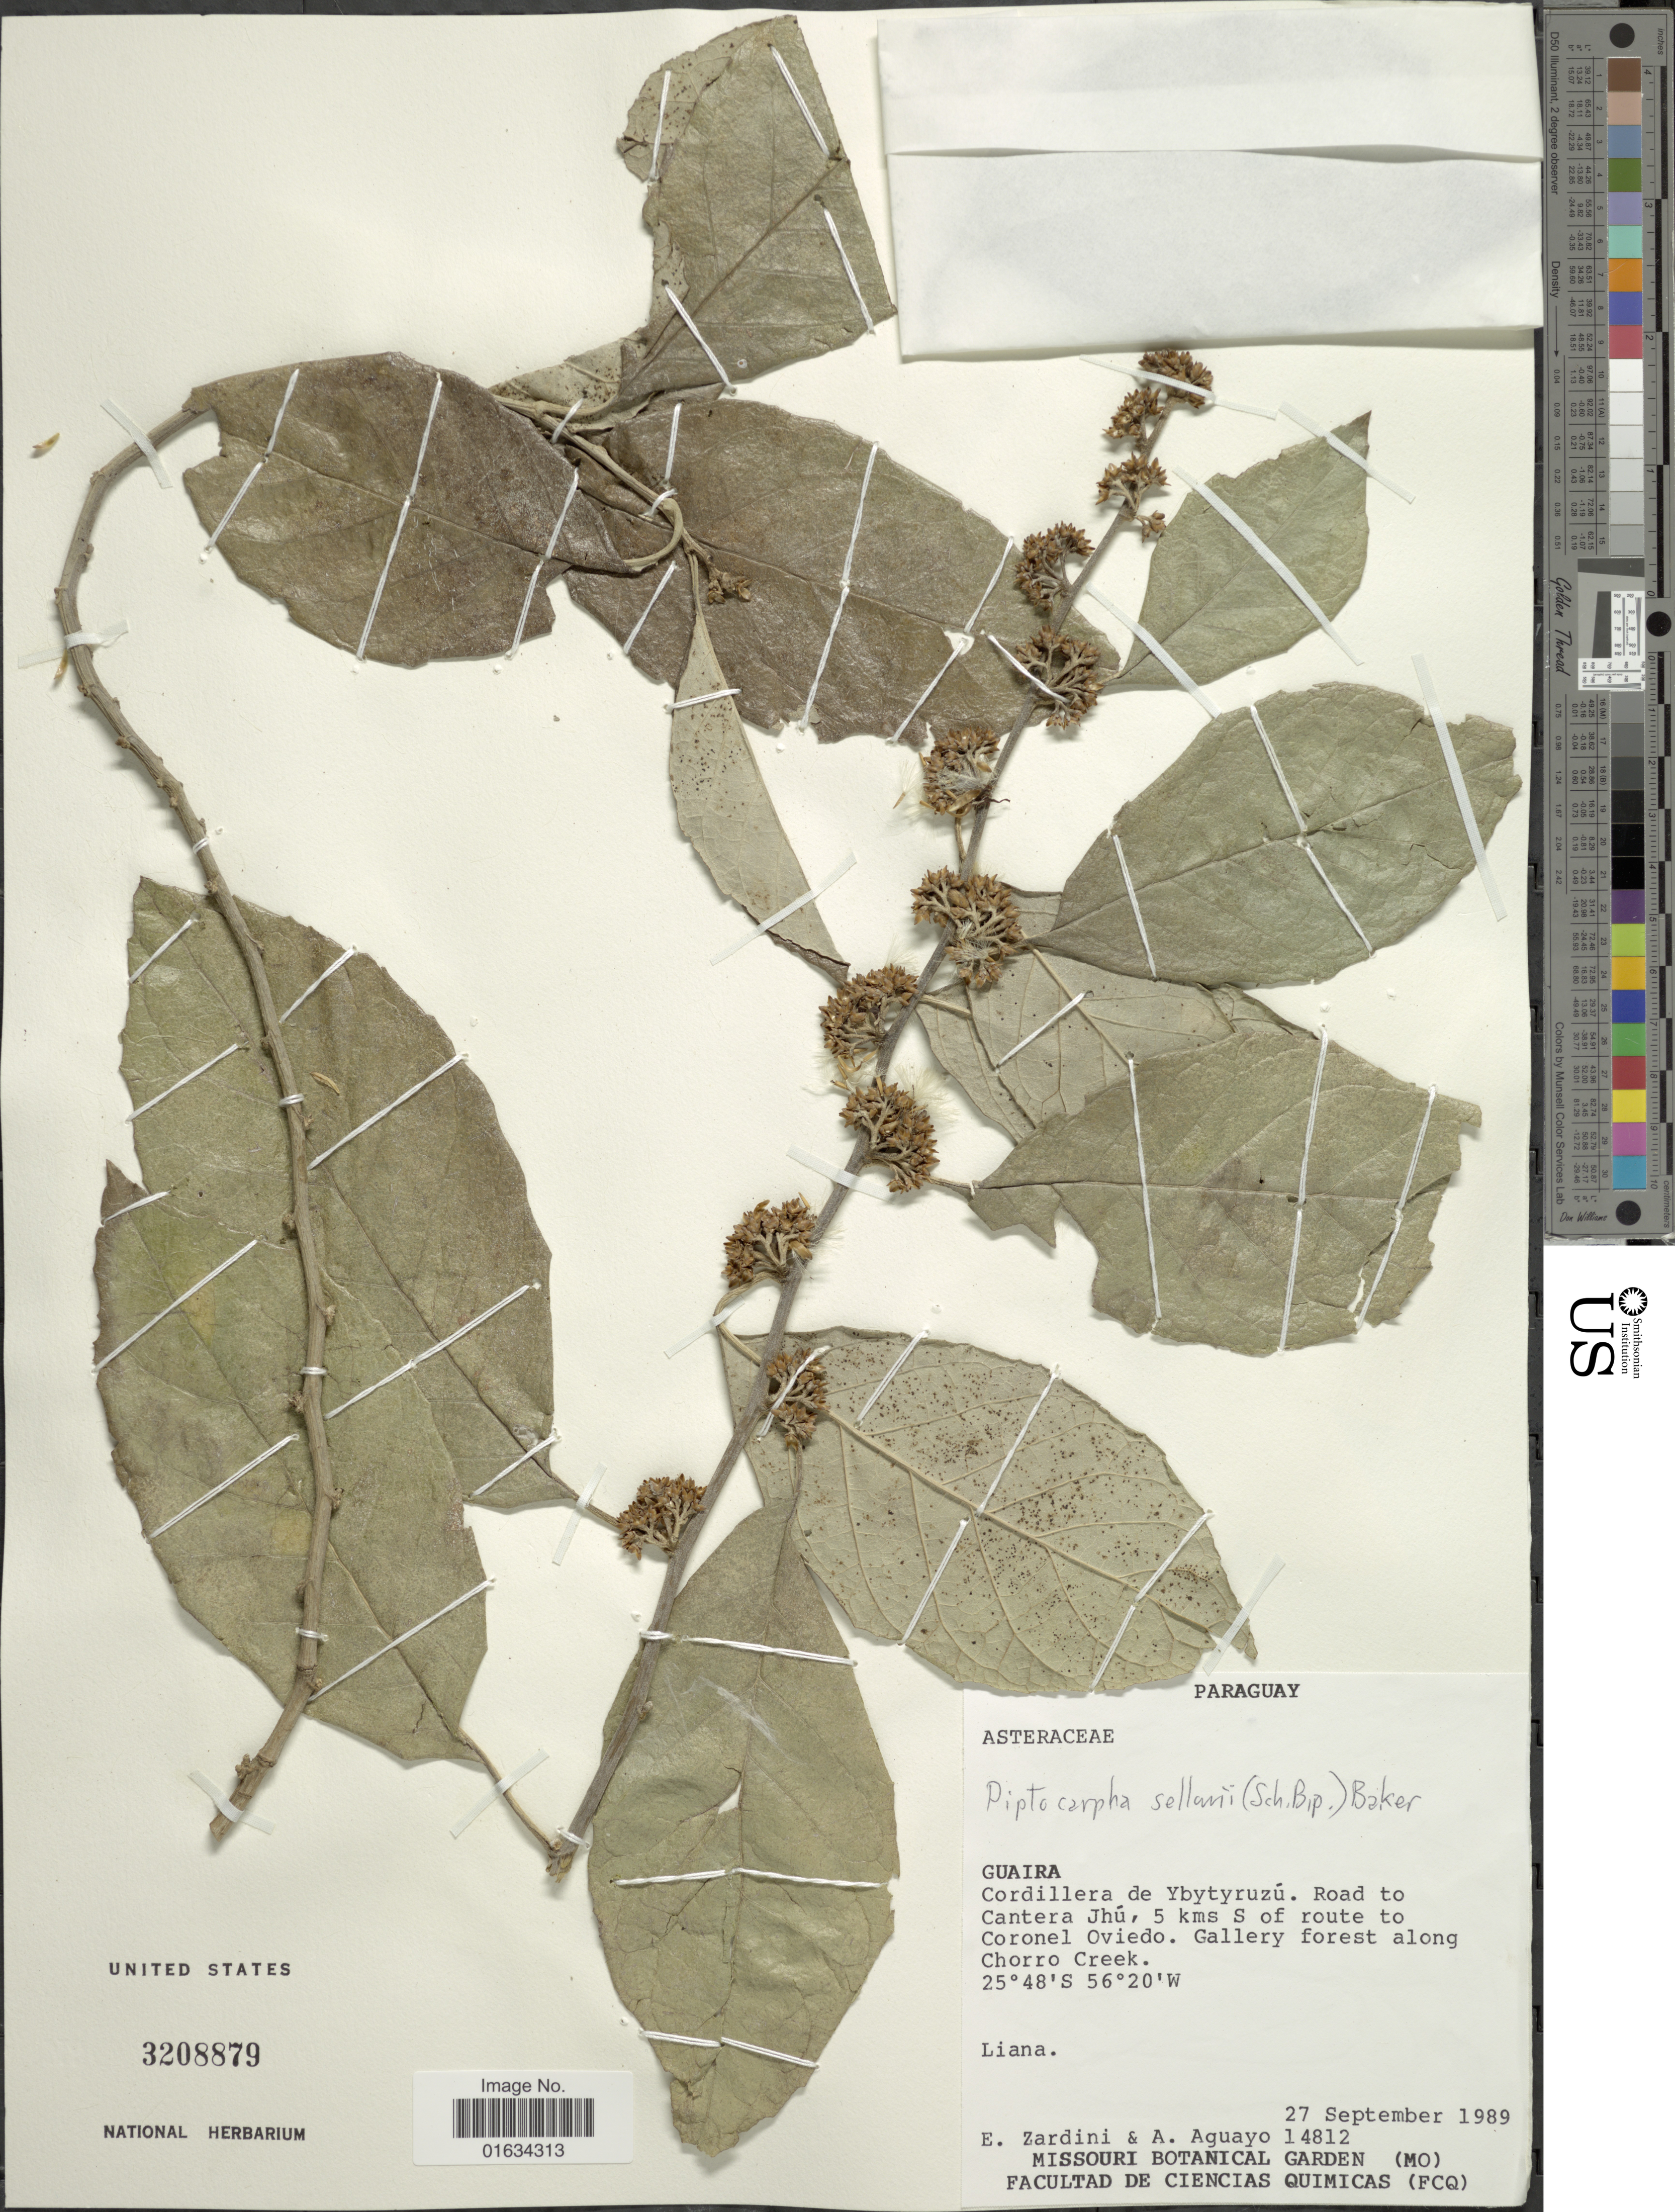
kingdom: Plantae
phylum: Tracheophyta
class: Magnoliopsida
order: Asterales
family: Asteraceae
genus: Piptocarpha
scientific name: Piptocarpha sellovii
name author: (Sch. Bip.) Baker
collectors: E. M. Zardini & A. Aguayo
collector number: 14812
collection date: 1989-09-27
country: Paraguay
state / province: Guaira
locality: Cordillera de Ybytyruzú. Road to Cantera Jhú. 8 kms S of route to Coronel Oviedo. Gallery forest along Chorro Creek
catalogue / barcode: US 3208879